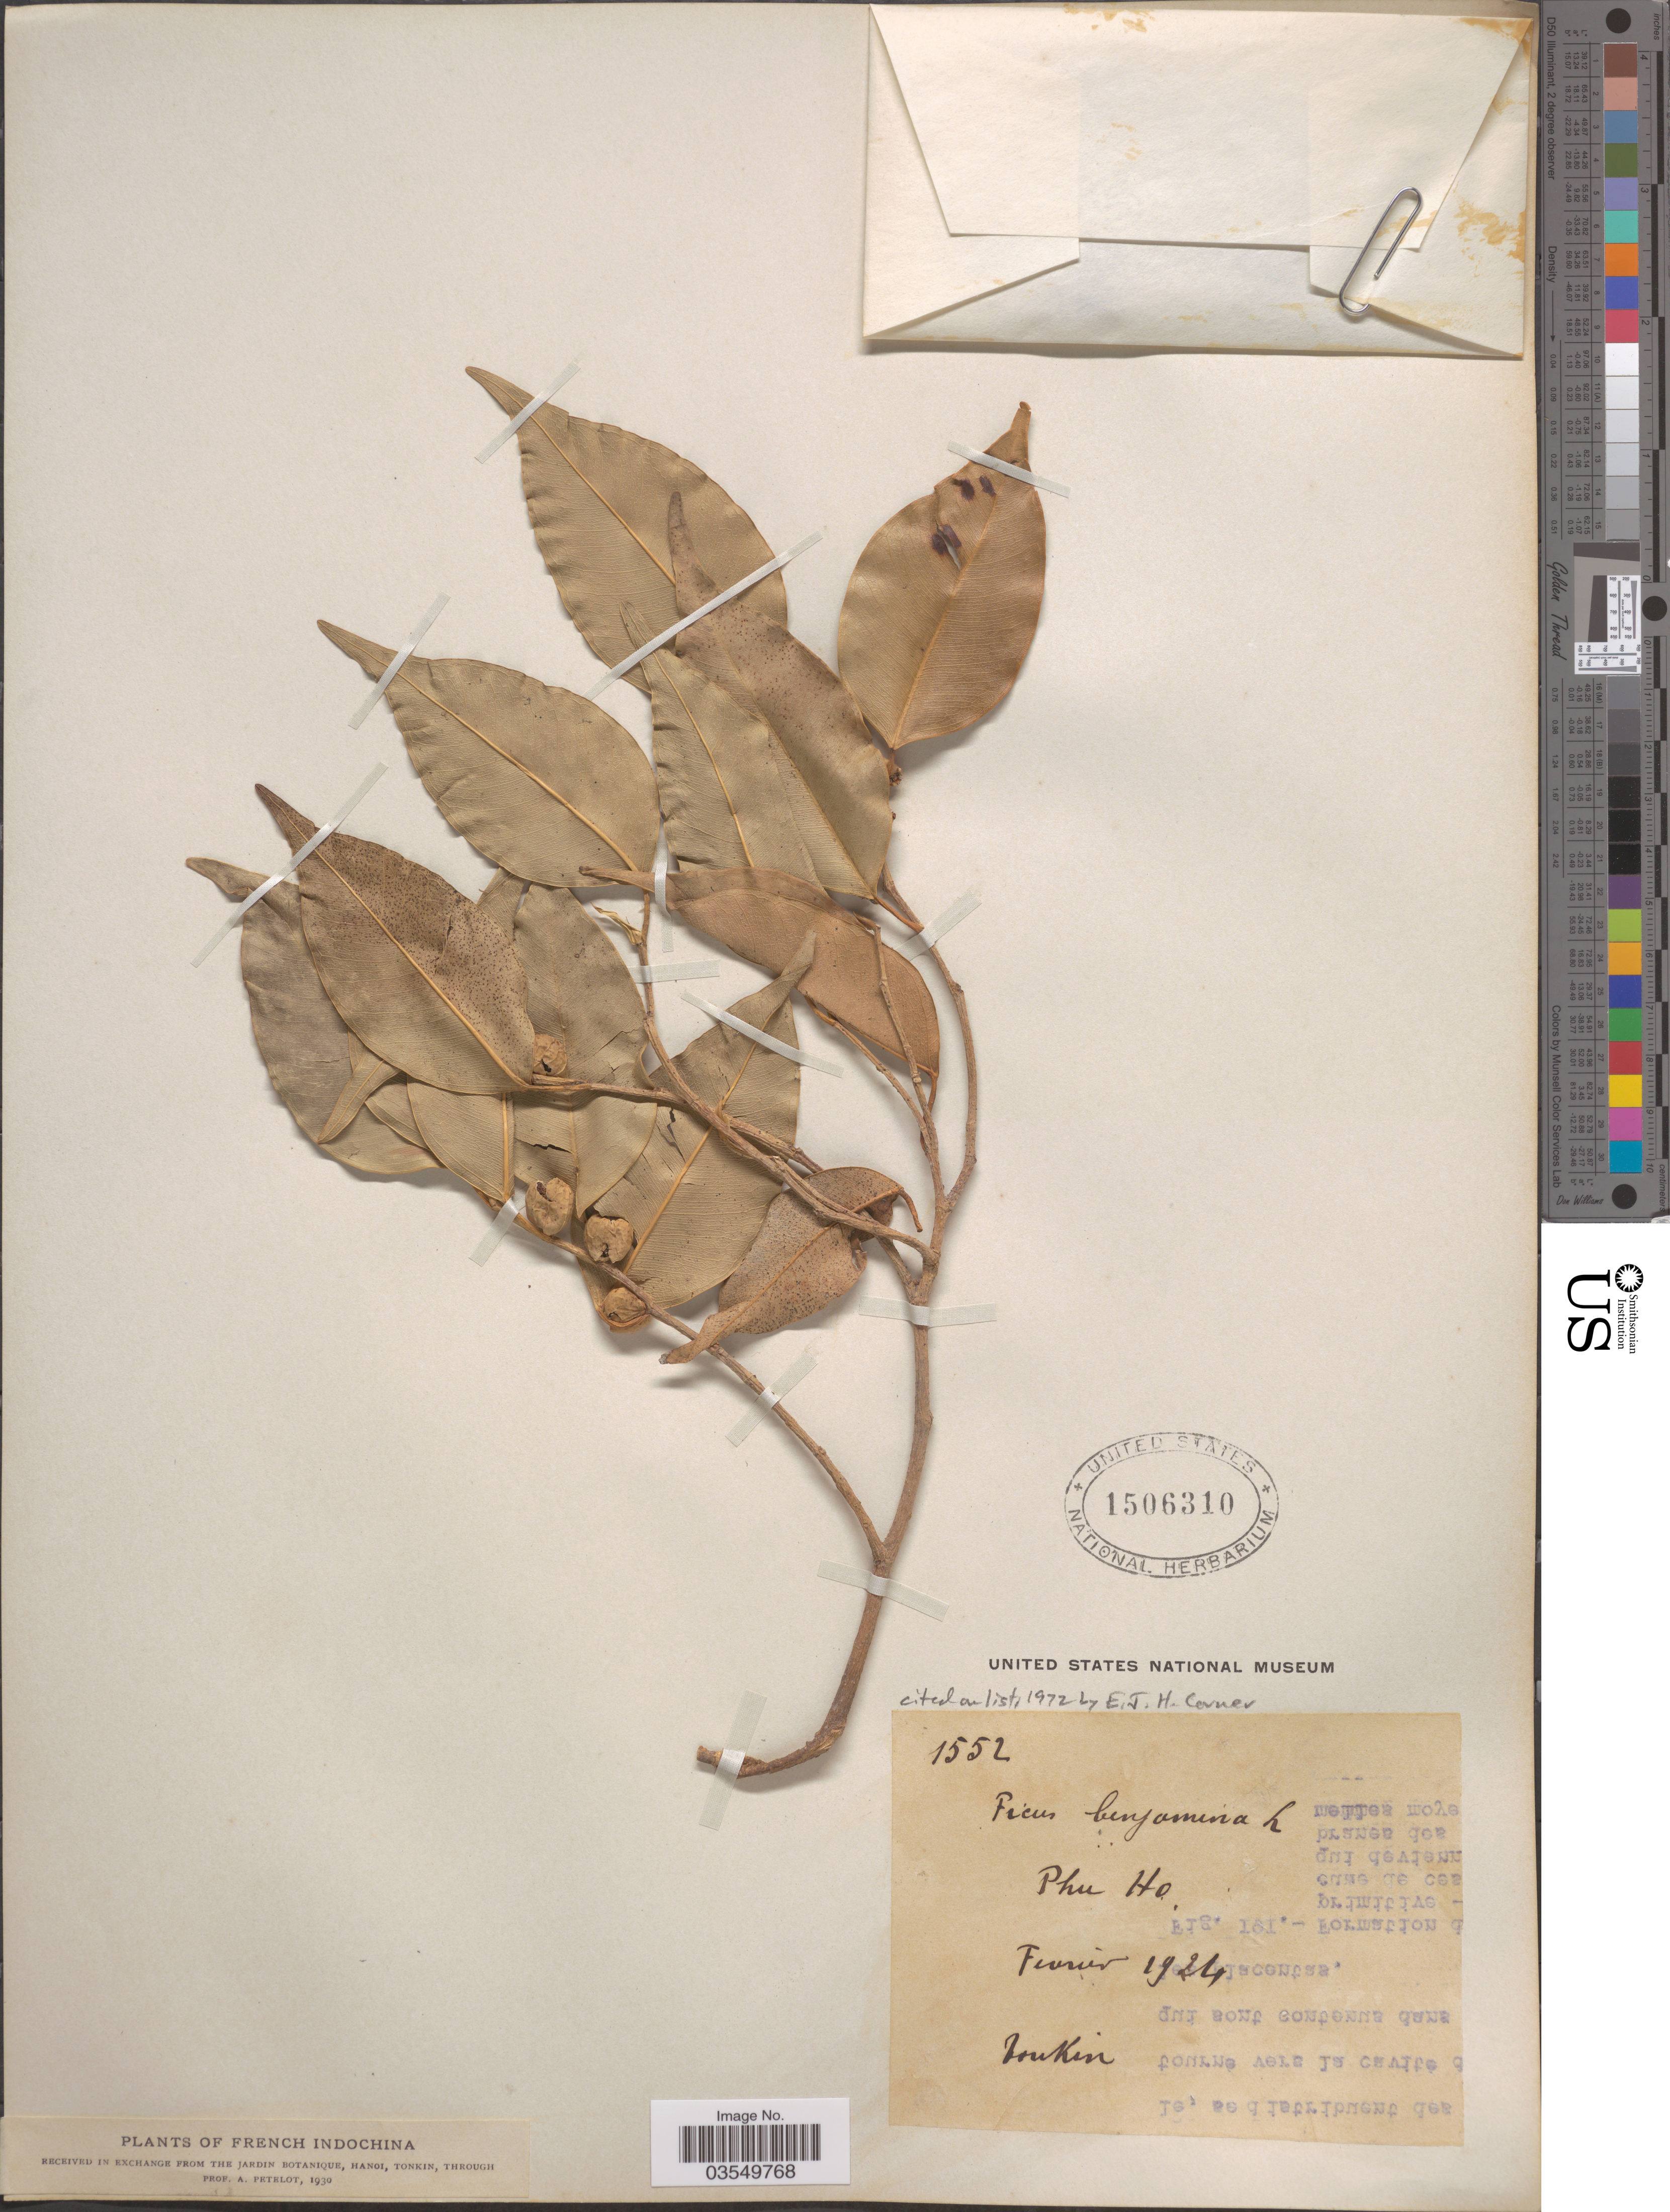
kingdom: Plantae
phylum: Tracheophyta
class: Magnoliopsida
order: Rosales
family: Moraceae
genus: Ficus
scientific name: Ficus benjamina var. benjamina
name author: L.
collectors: A. Petelot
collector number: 1552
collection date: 1924-02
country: Vietnam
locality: French-Indochina. Phu Ho.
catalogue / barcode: US 1506310